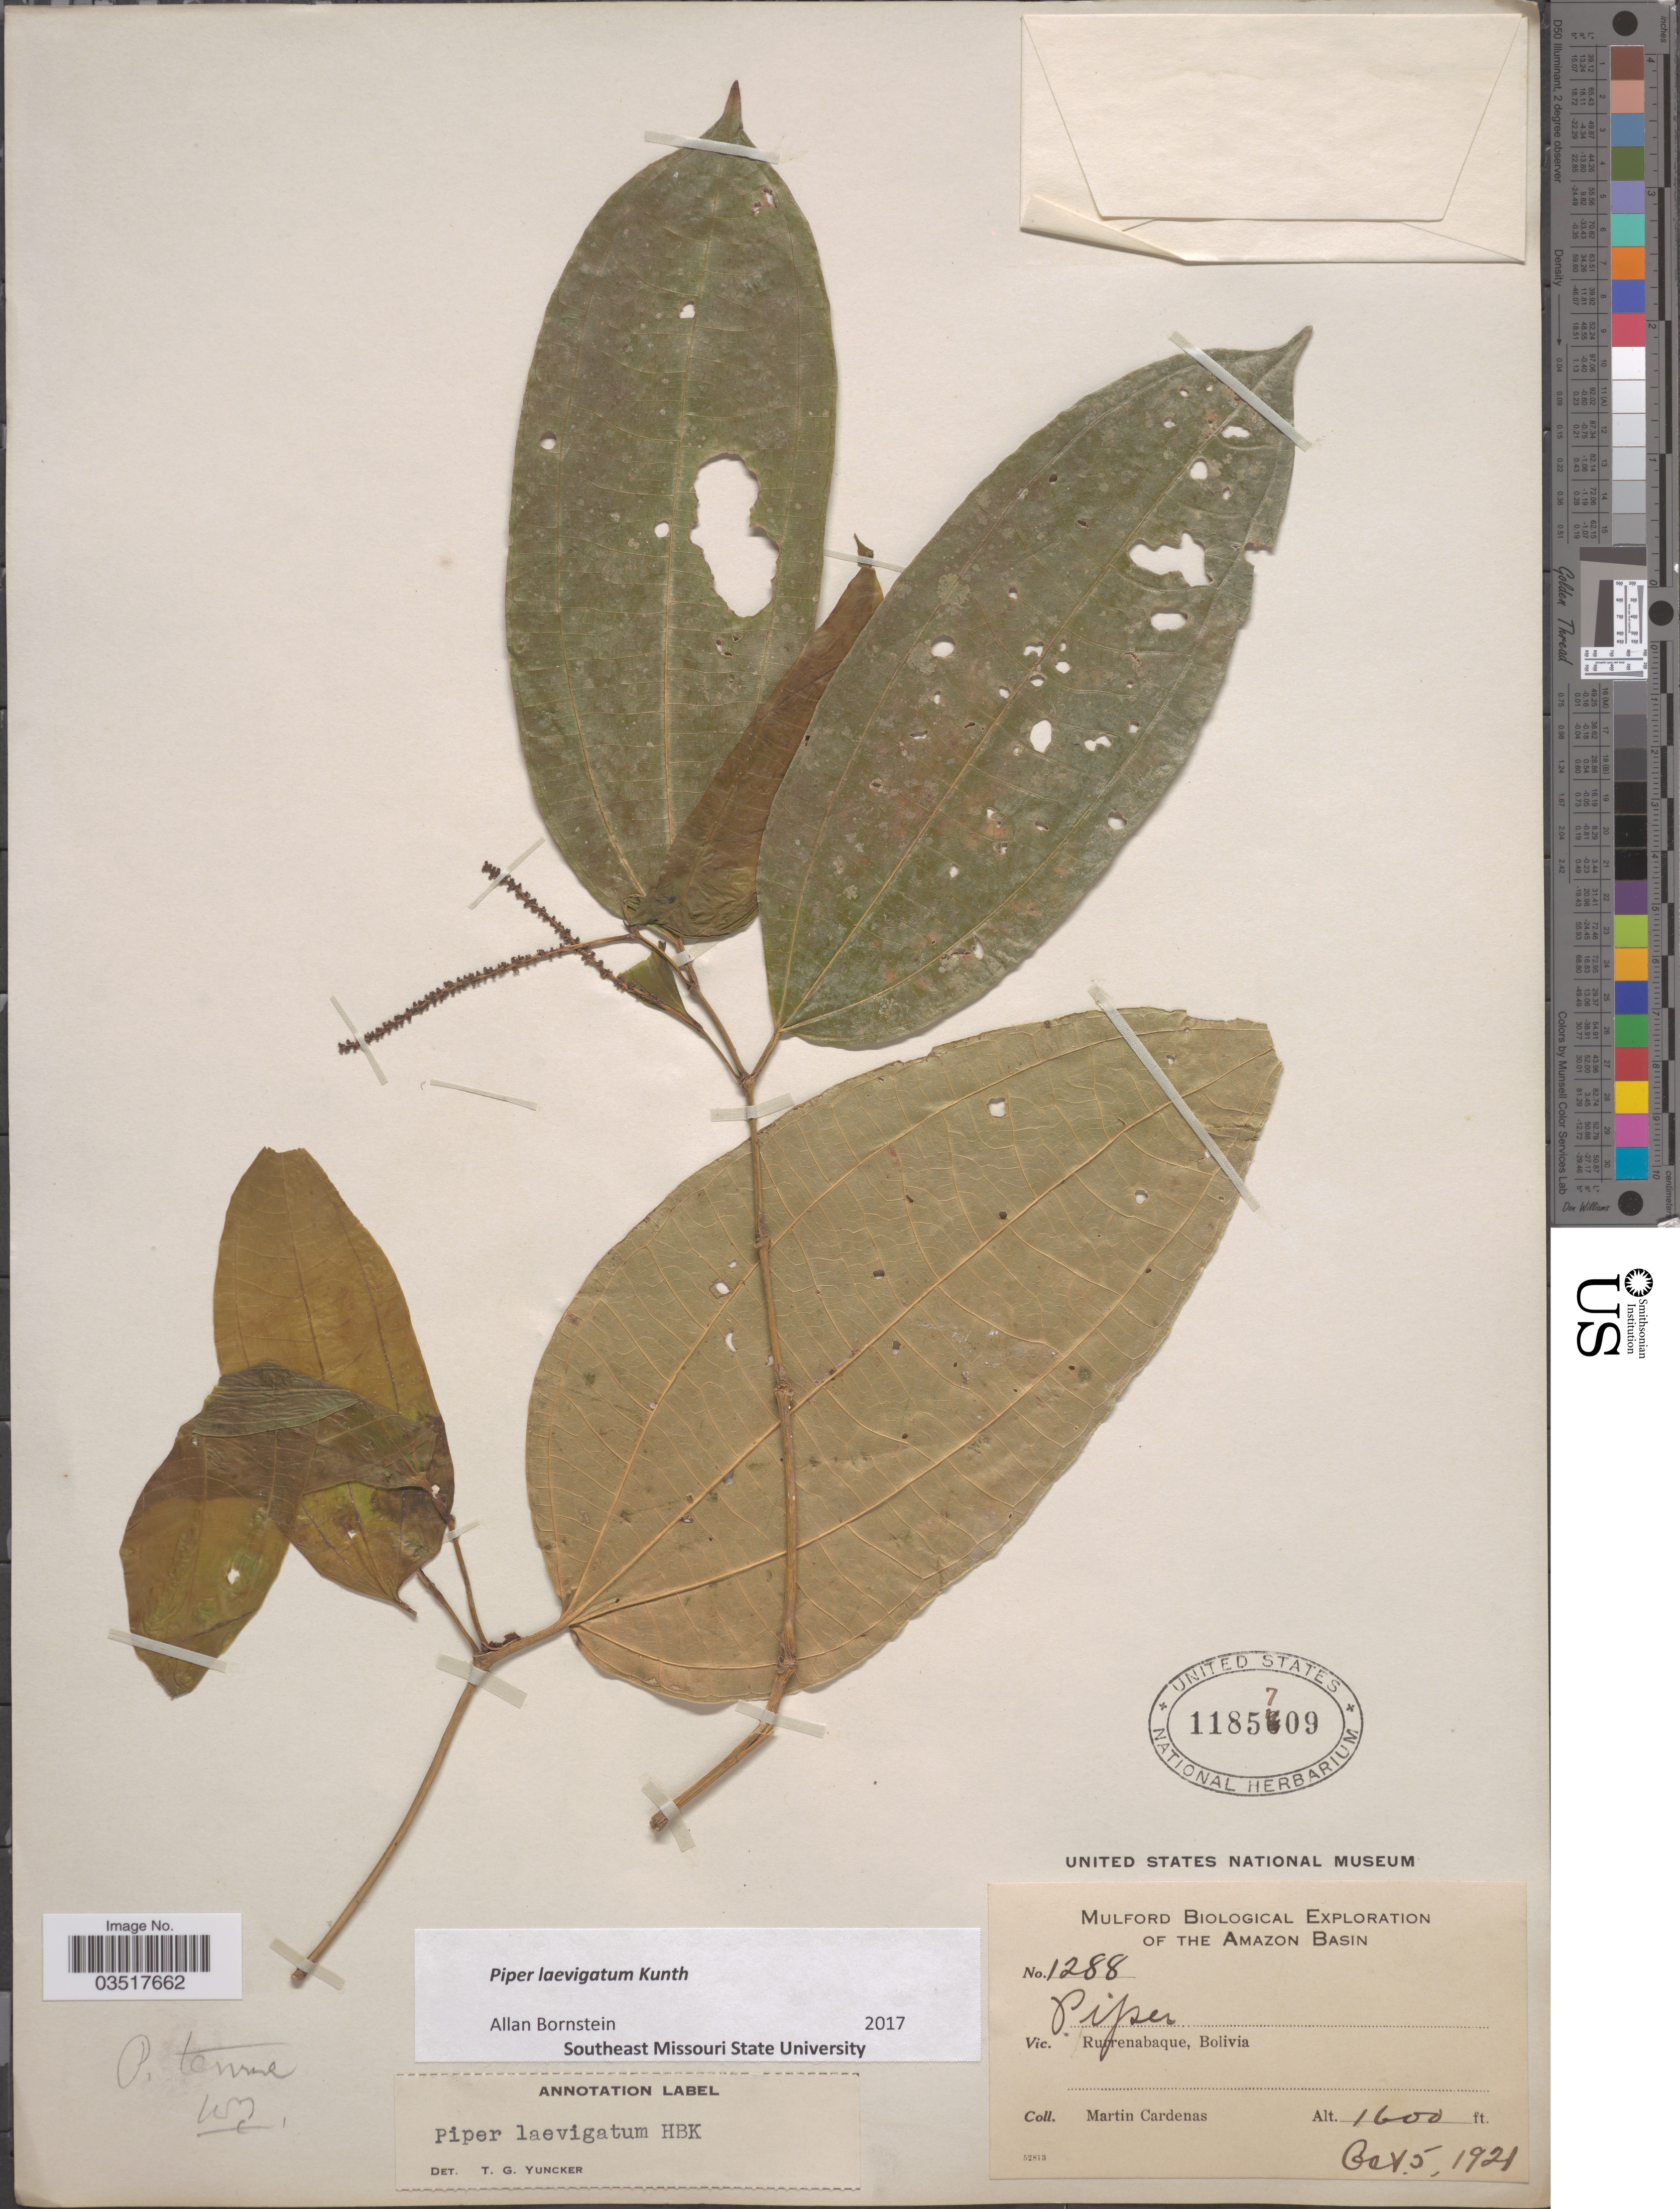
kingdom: Plantae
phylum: Tracheophyta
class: Magnoliopsida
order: Piperales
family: Piperaceae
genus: Piper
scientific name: Piper laevigatum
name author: Kunth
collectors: M. Cárdenas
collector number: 1288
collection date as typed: Oct. 5, 1921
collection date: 1921-10-05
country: Bolivia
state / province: Beni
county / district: José Ballivián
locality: Rurrenabaque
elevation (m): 305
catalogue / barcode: US 1185709